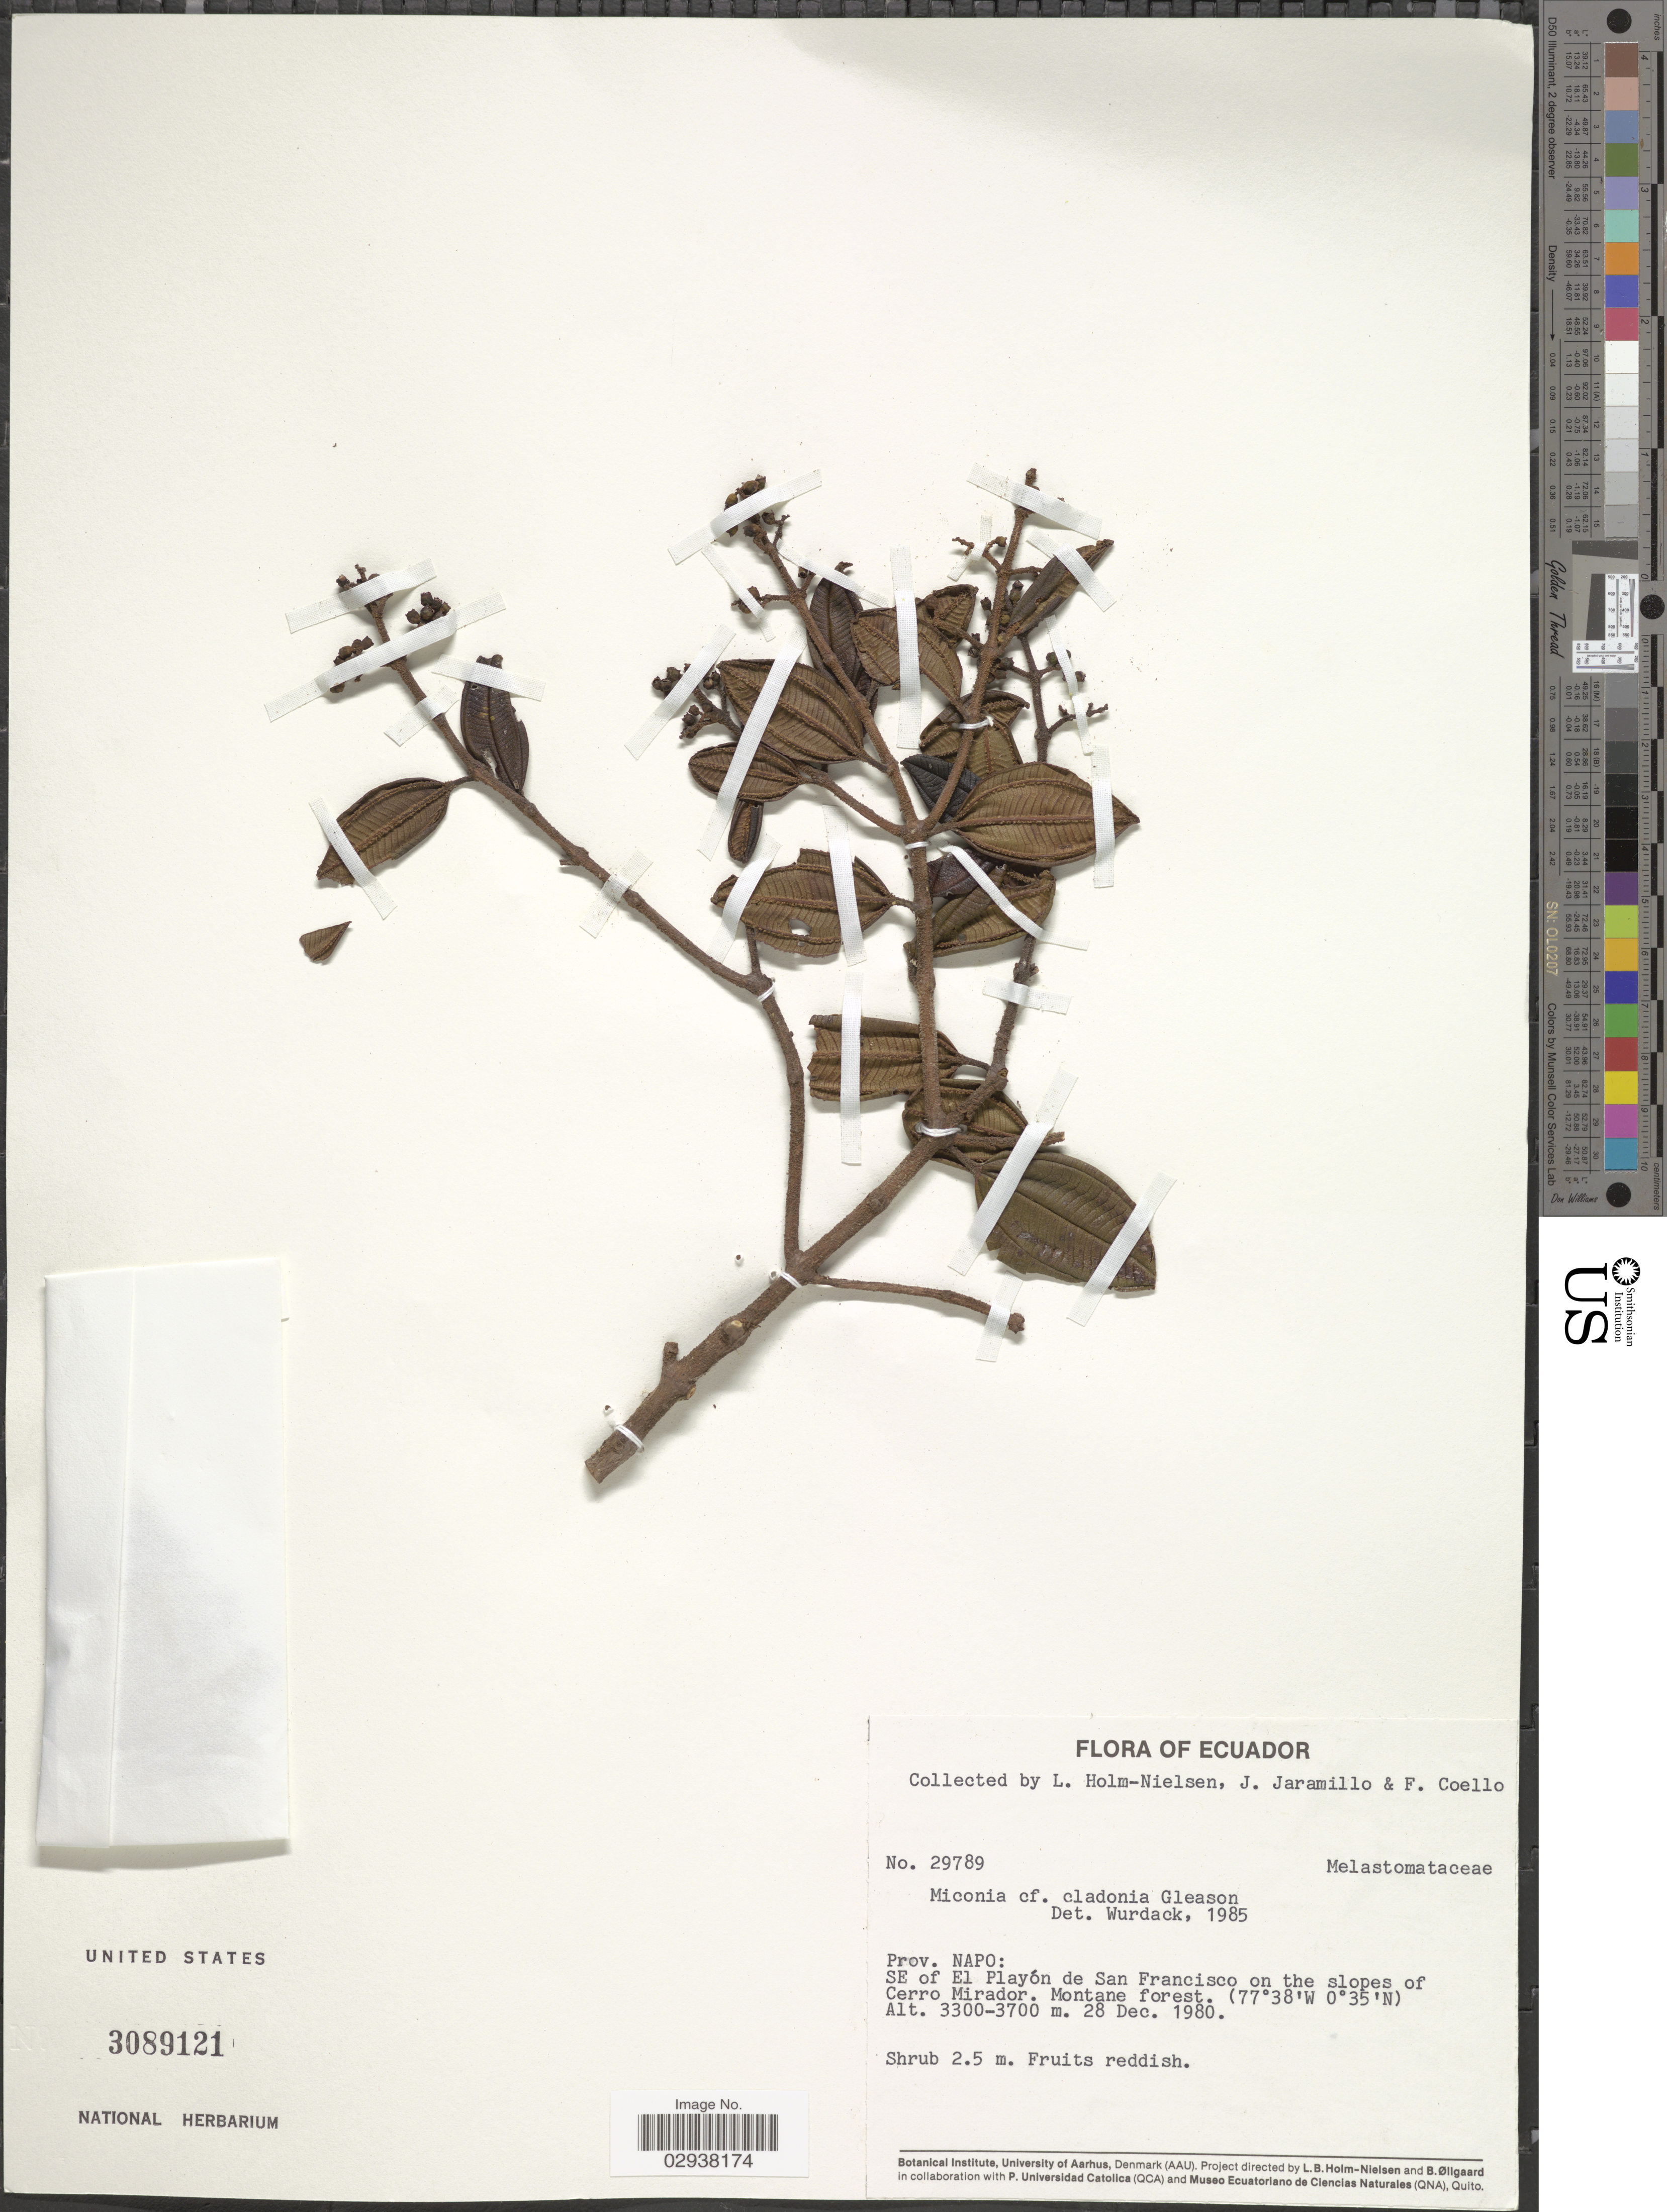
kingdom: Plantae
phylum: Tracheophyta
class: Magnoliopsida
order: Myrtales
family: Melastomataceae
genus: Miconia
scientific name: Miconia cladonia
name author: Gleason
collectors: L. Holm-Nielsen, J. Jaramillo & F. Coello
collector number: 29789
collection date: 1980-12-28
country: Ecuador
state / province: Napo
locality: SE of El Playón de San Francisco on the slopes of Cerro Mirador.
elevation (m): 3300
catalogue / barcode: US 3089121